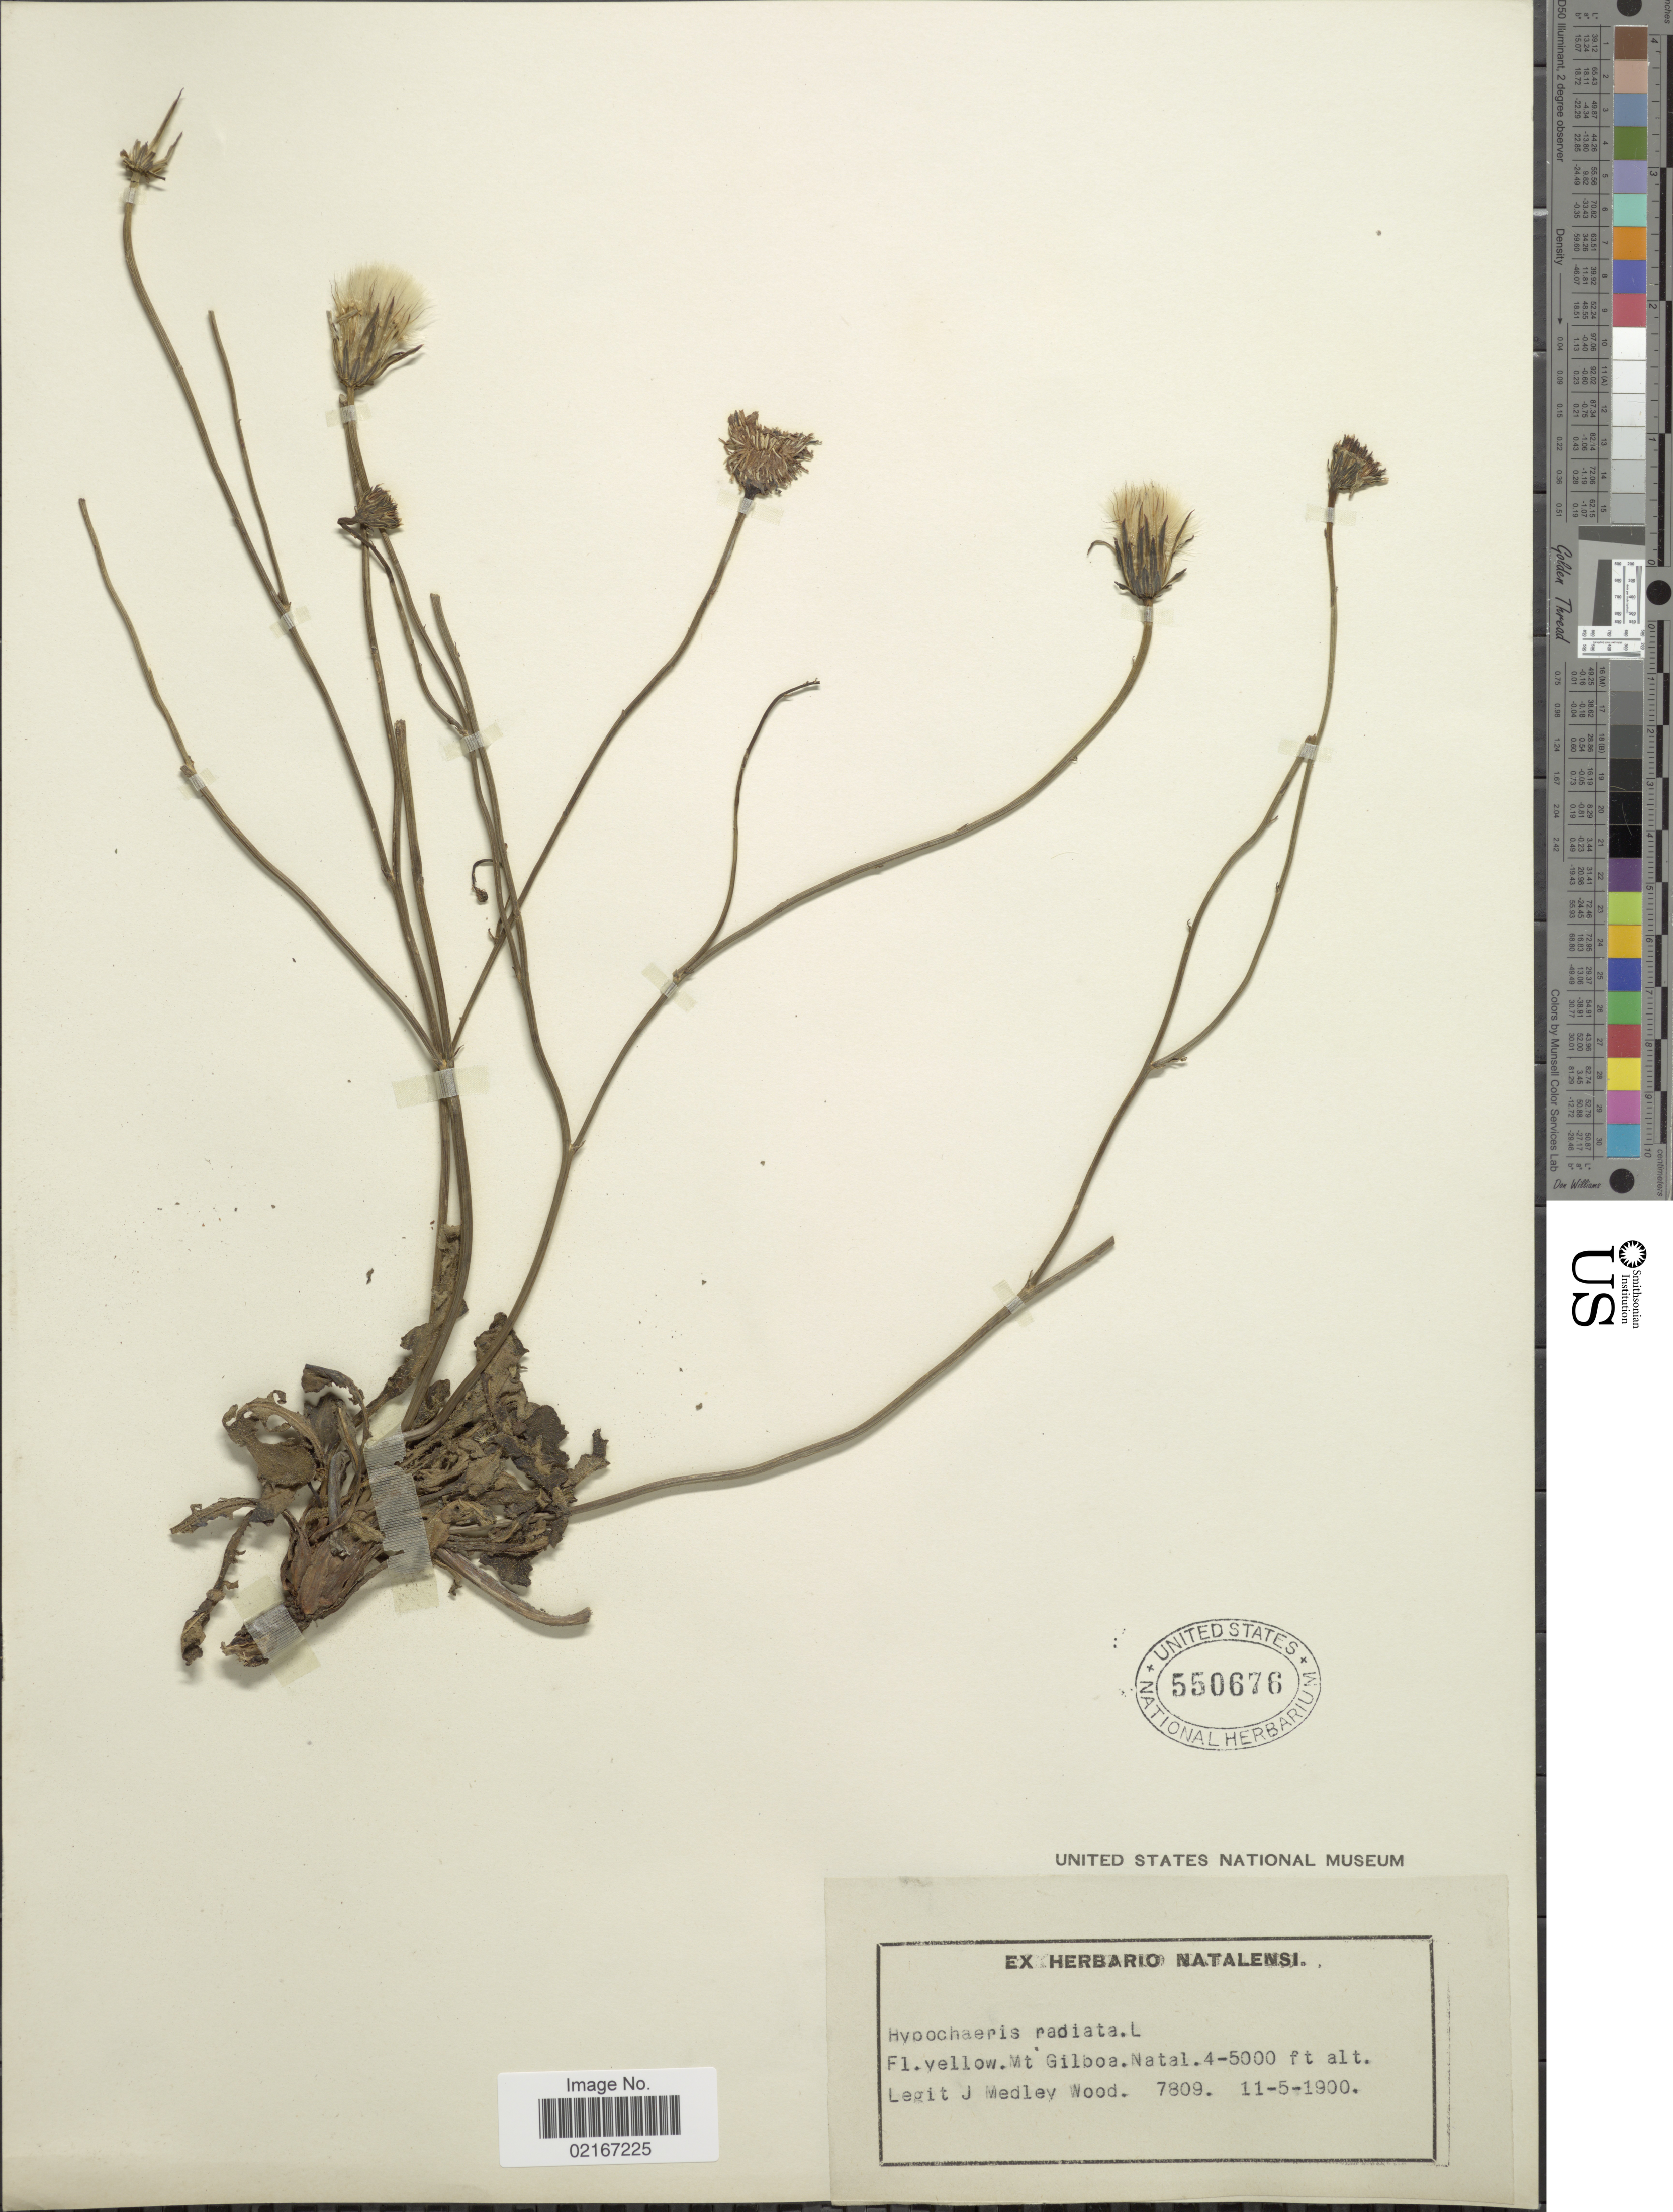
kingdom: Plantae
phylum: Tracheophyta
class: Magnoliopsida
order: Asterales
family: Asteraceae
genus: Hypochaeris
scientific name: Hypochaeris radicata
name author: L.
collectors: J. M. Wood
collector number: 7809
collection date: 1900-05-11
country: South Africa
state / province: KwaZulu-Natal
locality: Mt. Gilboa, Natal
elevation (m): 1219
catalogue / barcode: US 550676